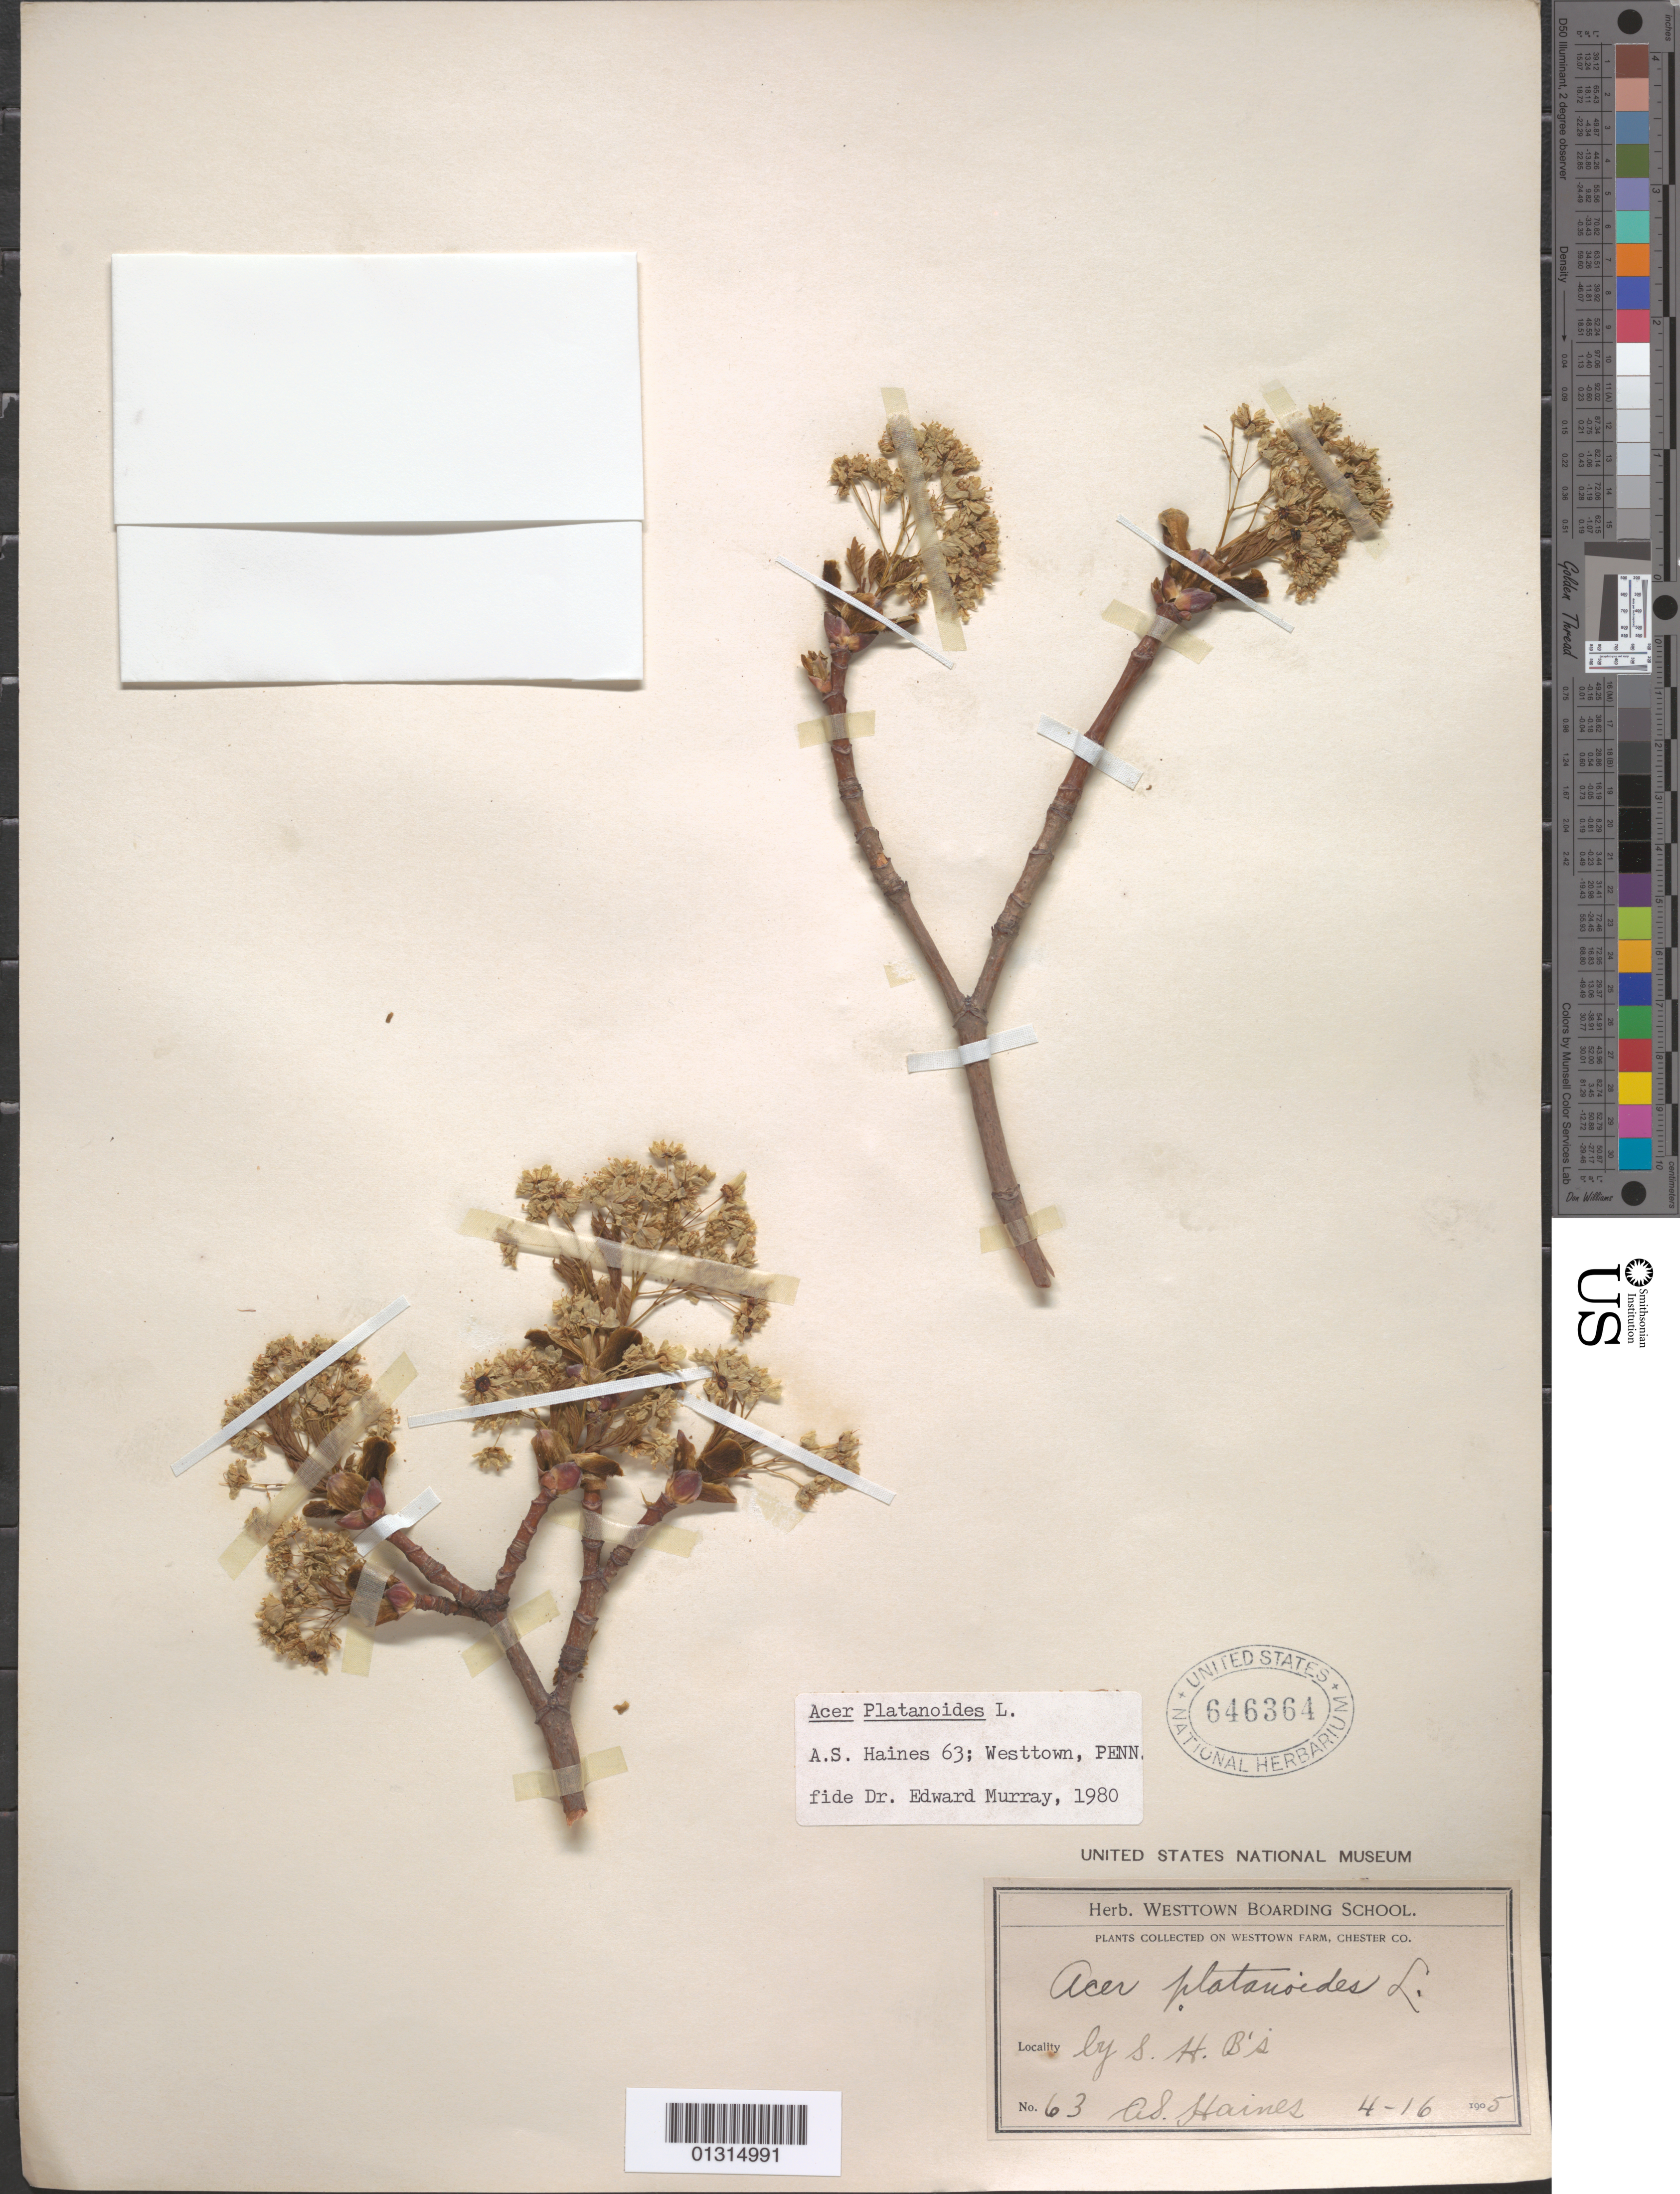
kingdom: Plantae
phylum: Tracheophyta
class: Magnoliopsida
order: Sapindales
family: Sapindaceae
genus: Acer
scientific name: Acer platanoides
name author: L.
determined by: Murray, Edward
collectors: A. Haines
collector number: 63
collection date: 1905-04-16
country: United States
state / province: Pennsylvania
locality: Westtown, by S.H.B's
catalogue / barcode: US 646364